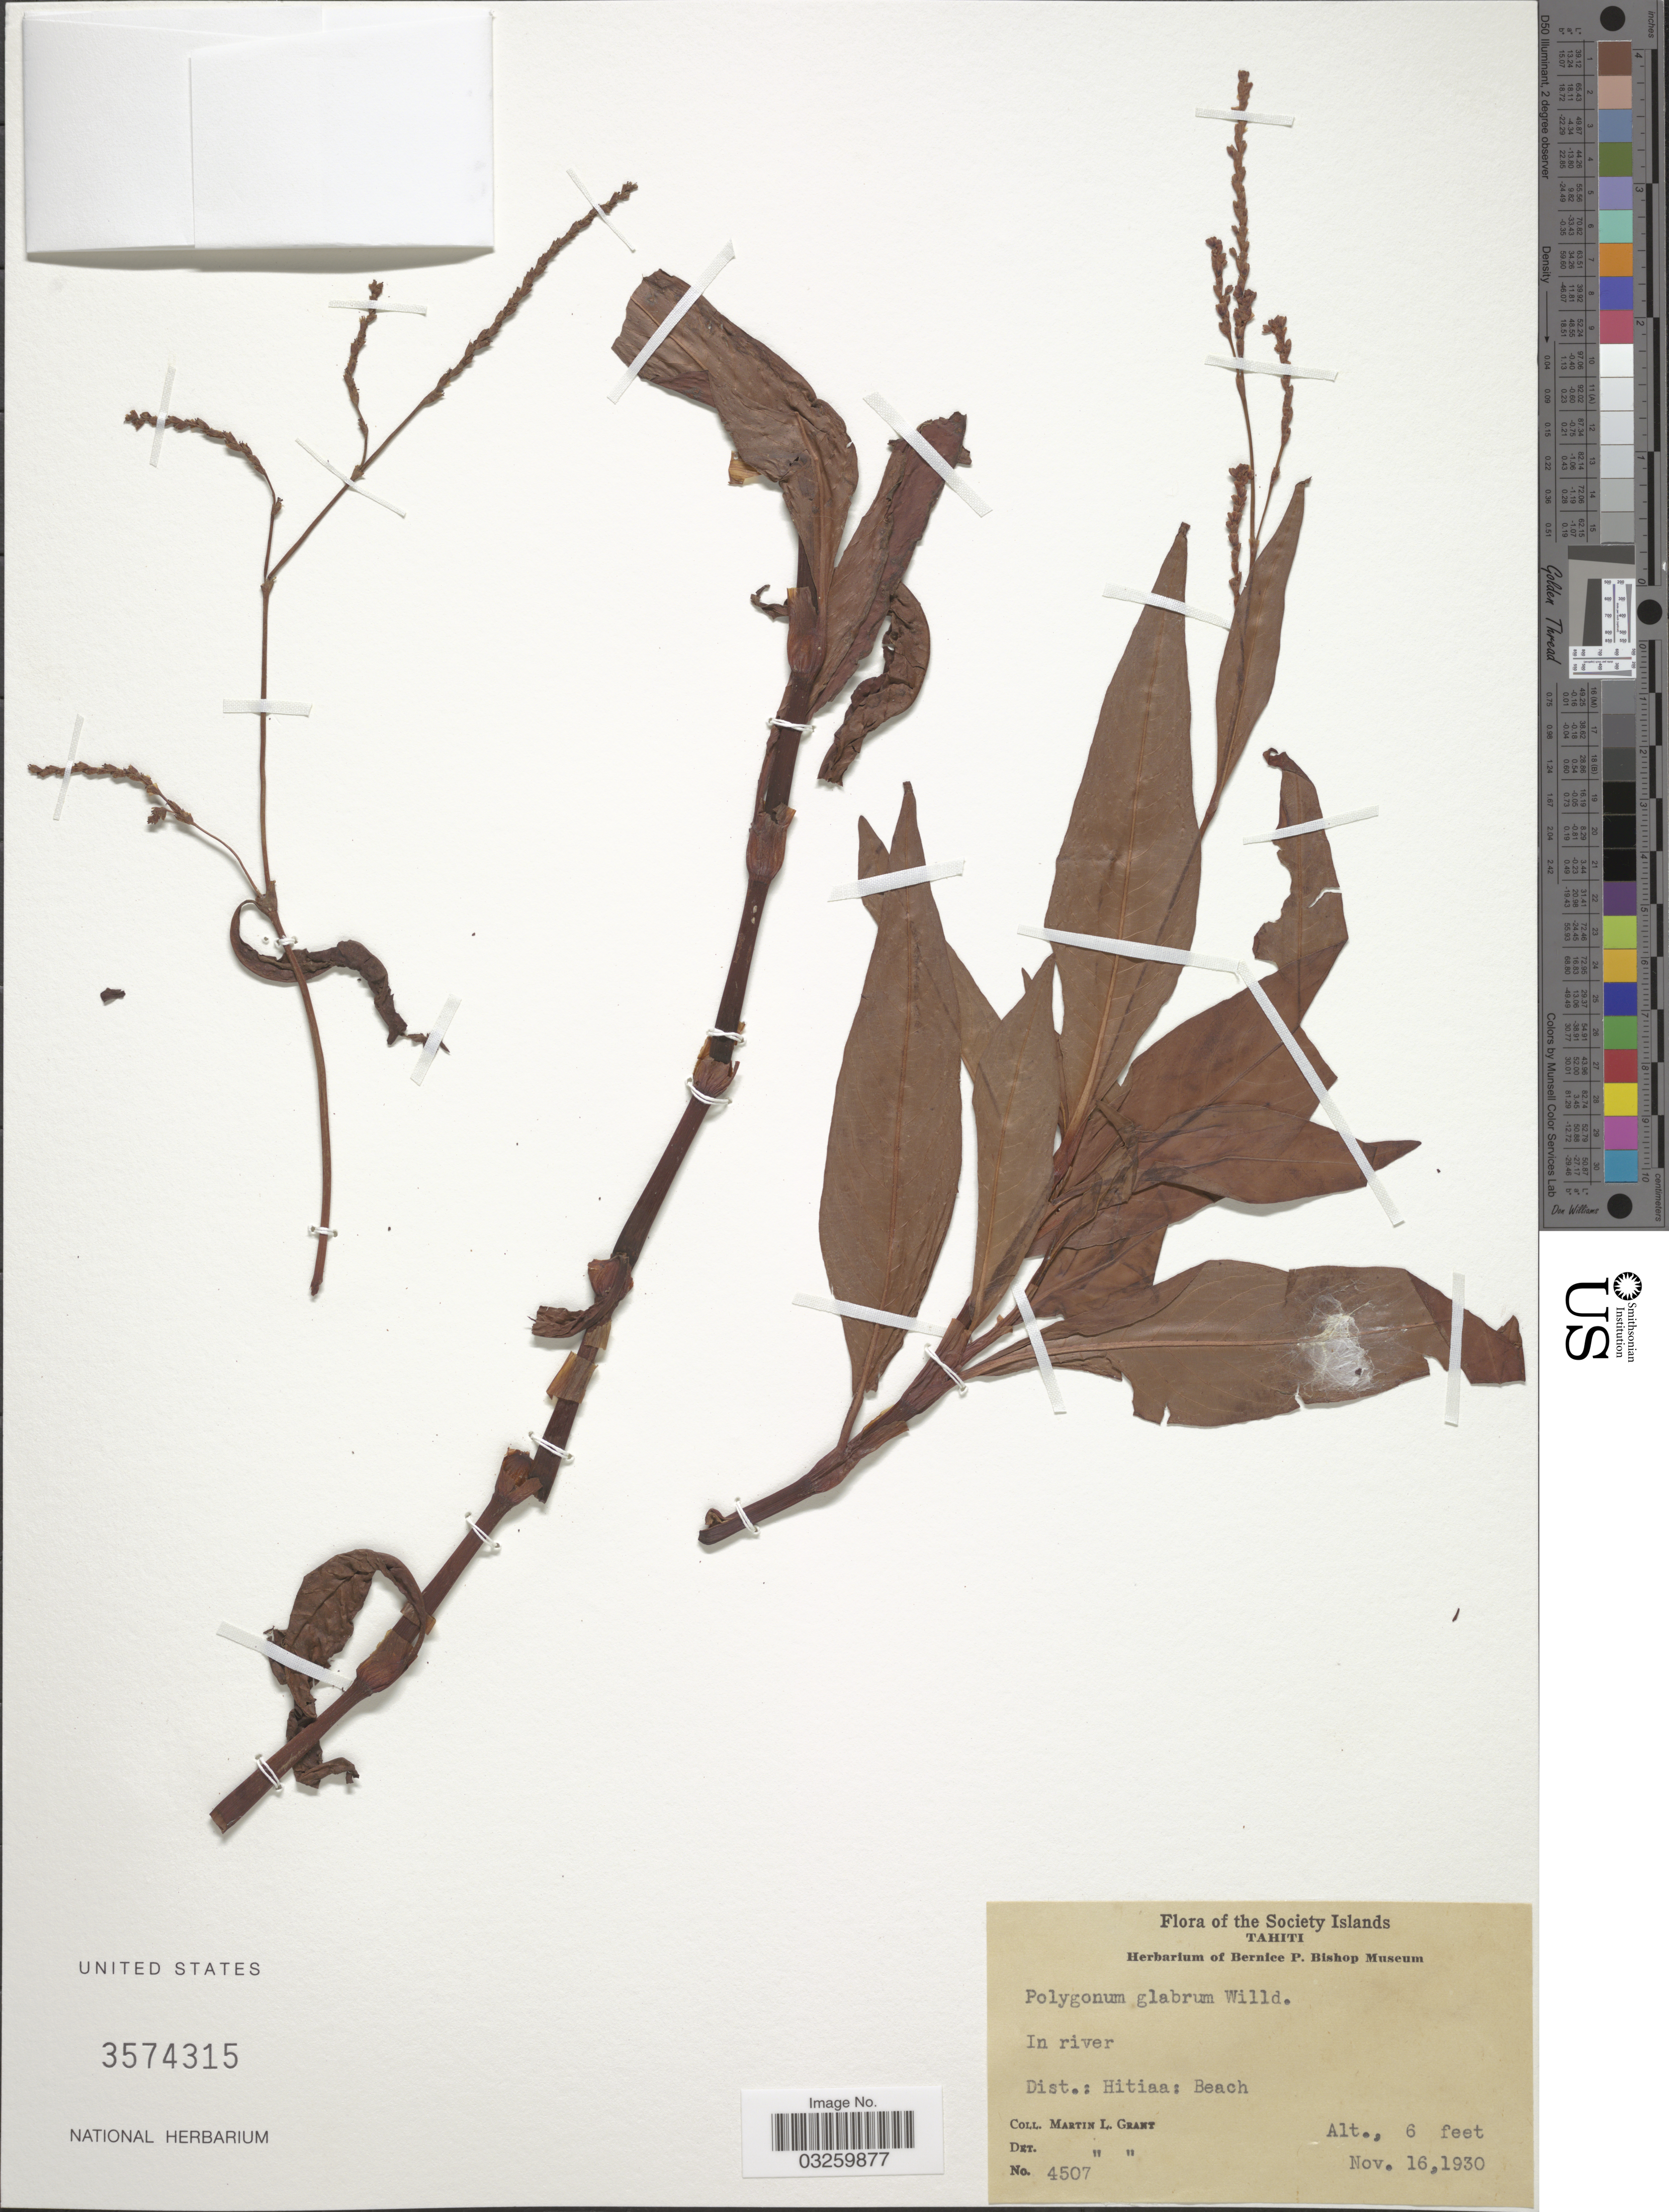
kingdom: Plantae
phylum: Tracheophyta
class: Magnoliopsida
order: Caryophyllales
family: Polygonaceae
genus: Persicaria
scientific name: Persicaria glabra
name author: (Willd.) M. Gómez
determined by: Wagner, W. L., (BOT), Smithsonian Institution - National Museum of Natural History (UNITED STATES)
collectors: M. L. Grant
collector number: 4507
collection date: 1930-11-16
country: French Polynesia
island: Tahiti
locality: The Society Islands. Tahiti. Dist.: Hitiaa: Beach.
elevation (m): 2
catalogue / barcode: US 3574315